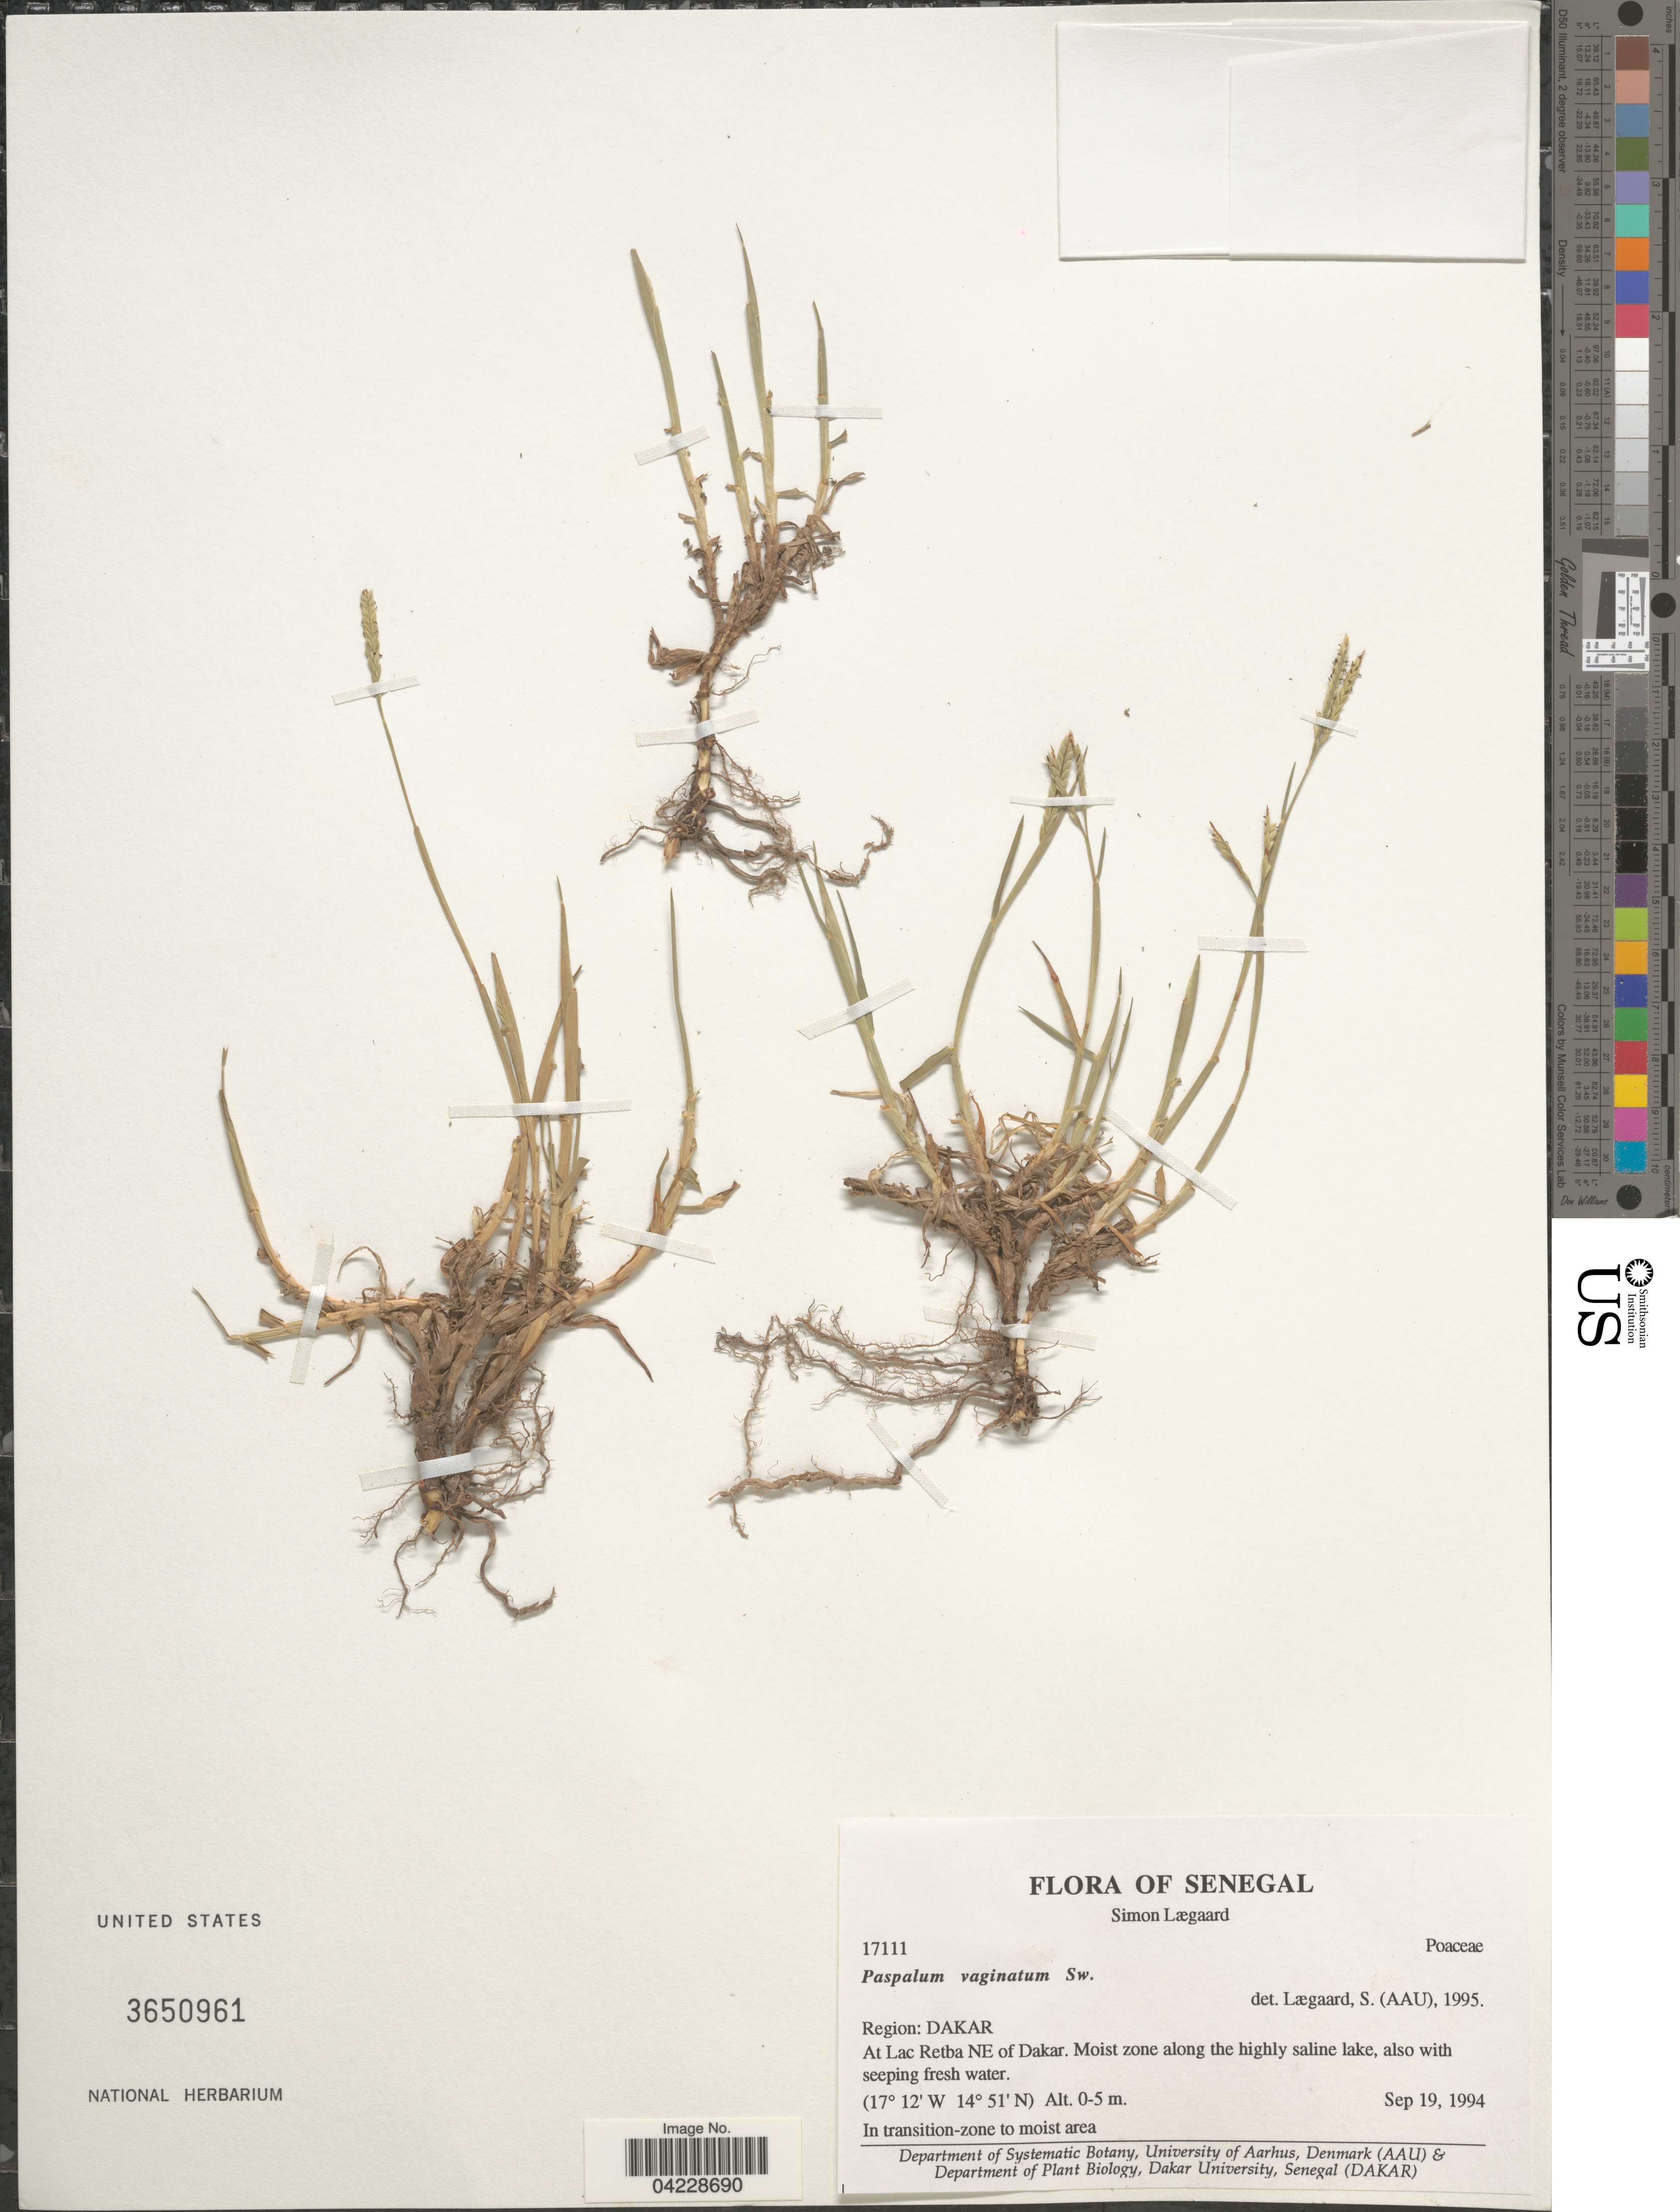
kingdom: Plantae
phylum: Tracheophyta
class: Liliopsida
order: Poales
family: Poaceae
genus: Paspalum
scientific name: Paspalum vaginatum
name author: Sw.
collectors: S. Lægaard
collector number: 17111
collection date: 1994-09-19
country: Senegal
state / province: Dakar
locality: Region: Dakar. At Lac Retba NE of Dakar. Moist zone along the highly saline lake, also with seeping fresh water.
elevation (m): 0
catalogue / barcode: US 3650961